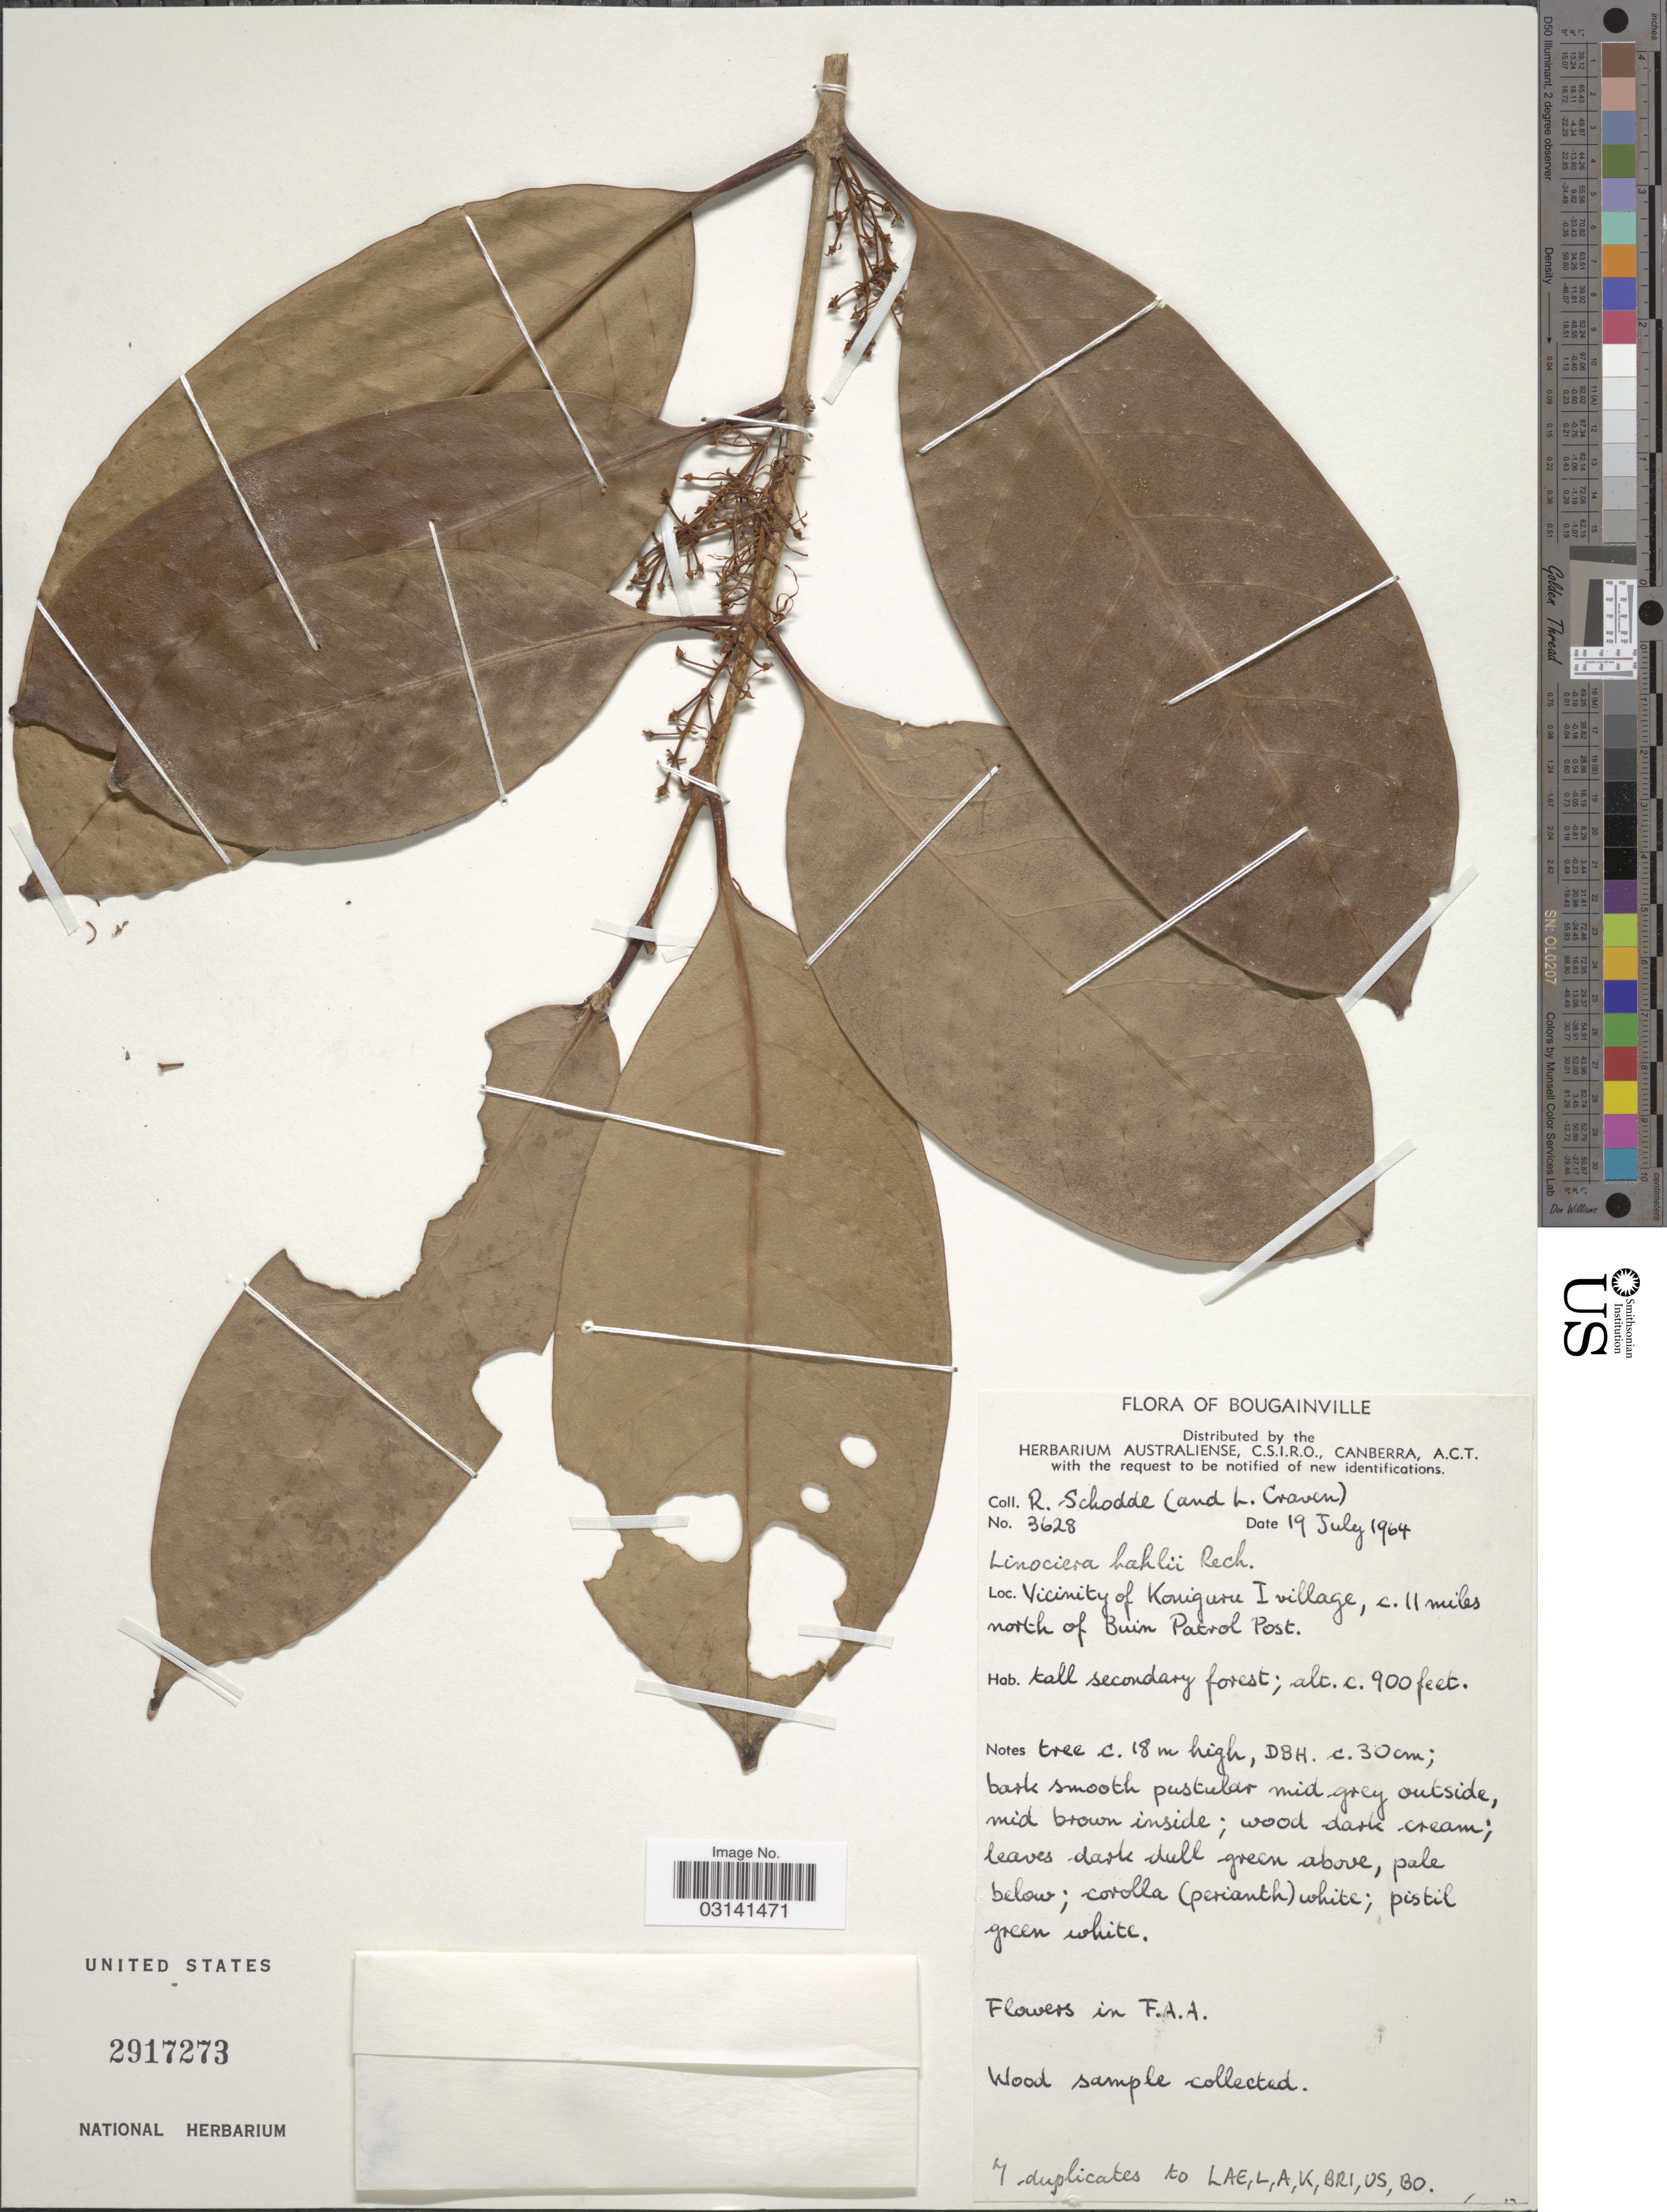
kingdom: Plantae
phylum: Tracheophyta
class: Magnoliopsida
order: Lamiales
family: Oleaceae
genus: Chionanthus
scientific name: Chionanthus hahlii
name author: (Rech.) Kiew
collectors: R. Schodde & L. A. Craven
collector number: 3628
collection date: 1964-07-19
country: Papua New Guinea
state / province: Bougainville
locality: Vicinity of Koniguru I village, c. 11 miles north of Buin Patrol Post.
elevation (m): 274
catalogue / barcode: US 2917273